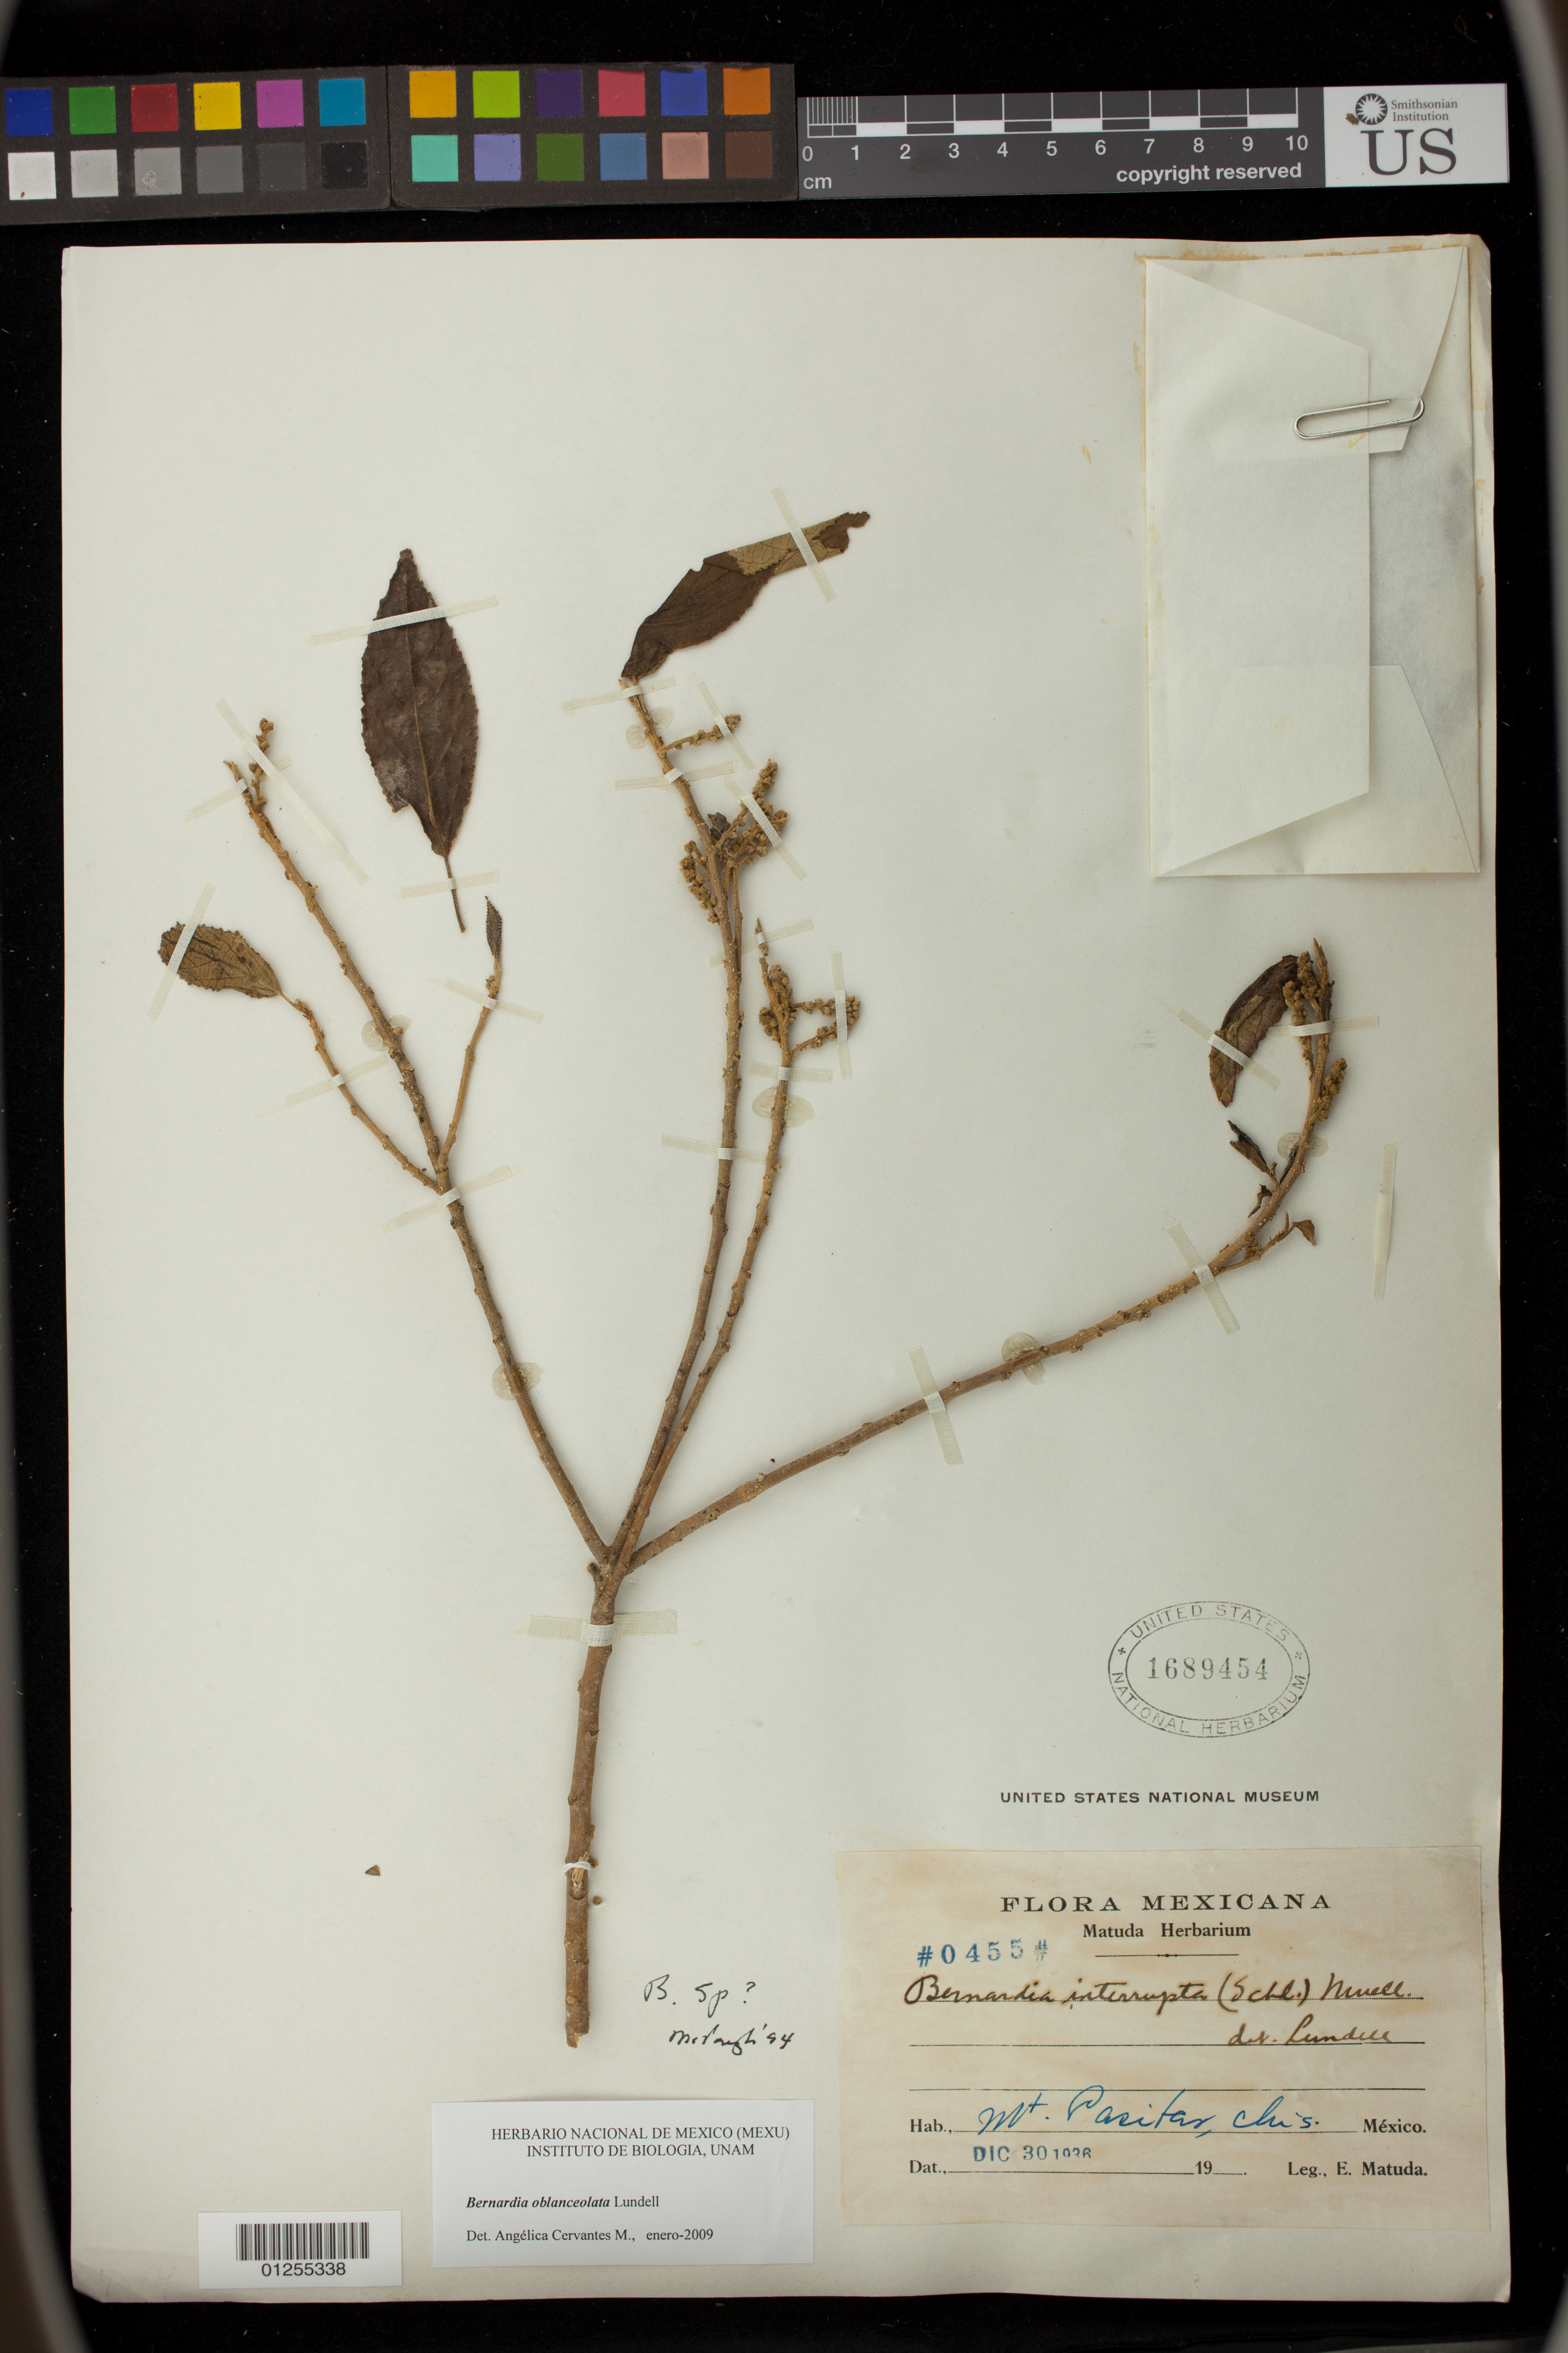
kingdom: Plantae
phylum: Tracheophyta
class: Magnoliopsida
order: Malpighiales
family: Euphorbiaceae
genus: Bernardia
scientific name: Bernardia oblanceolata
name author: Lundell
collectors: E. Matuda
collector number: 455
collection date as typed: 30 Dec 1936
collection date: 1936-12-30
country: Mexico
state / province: Chiapas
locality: Mt. Pasitar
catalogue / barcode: US 1689454